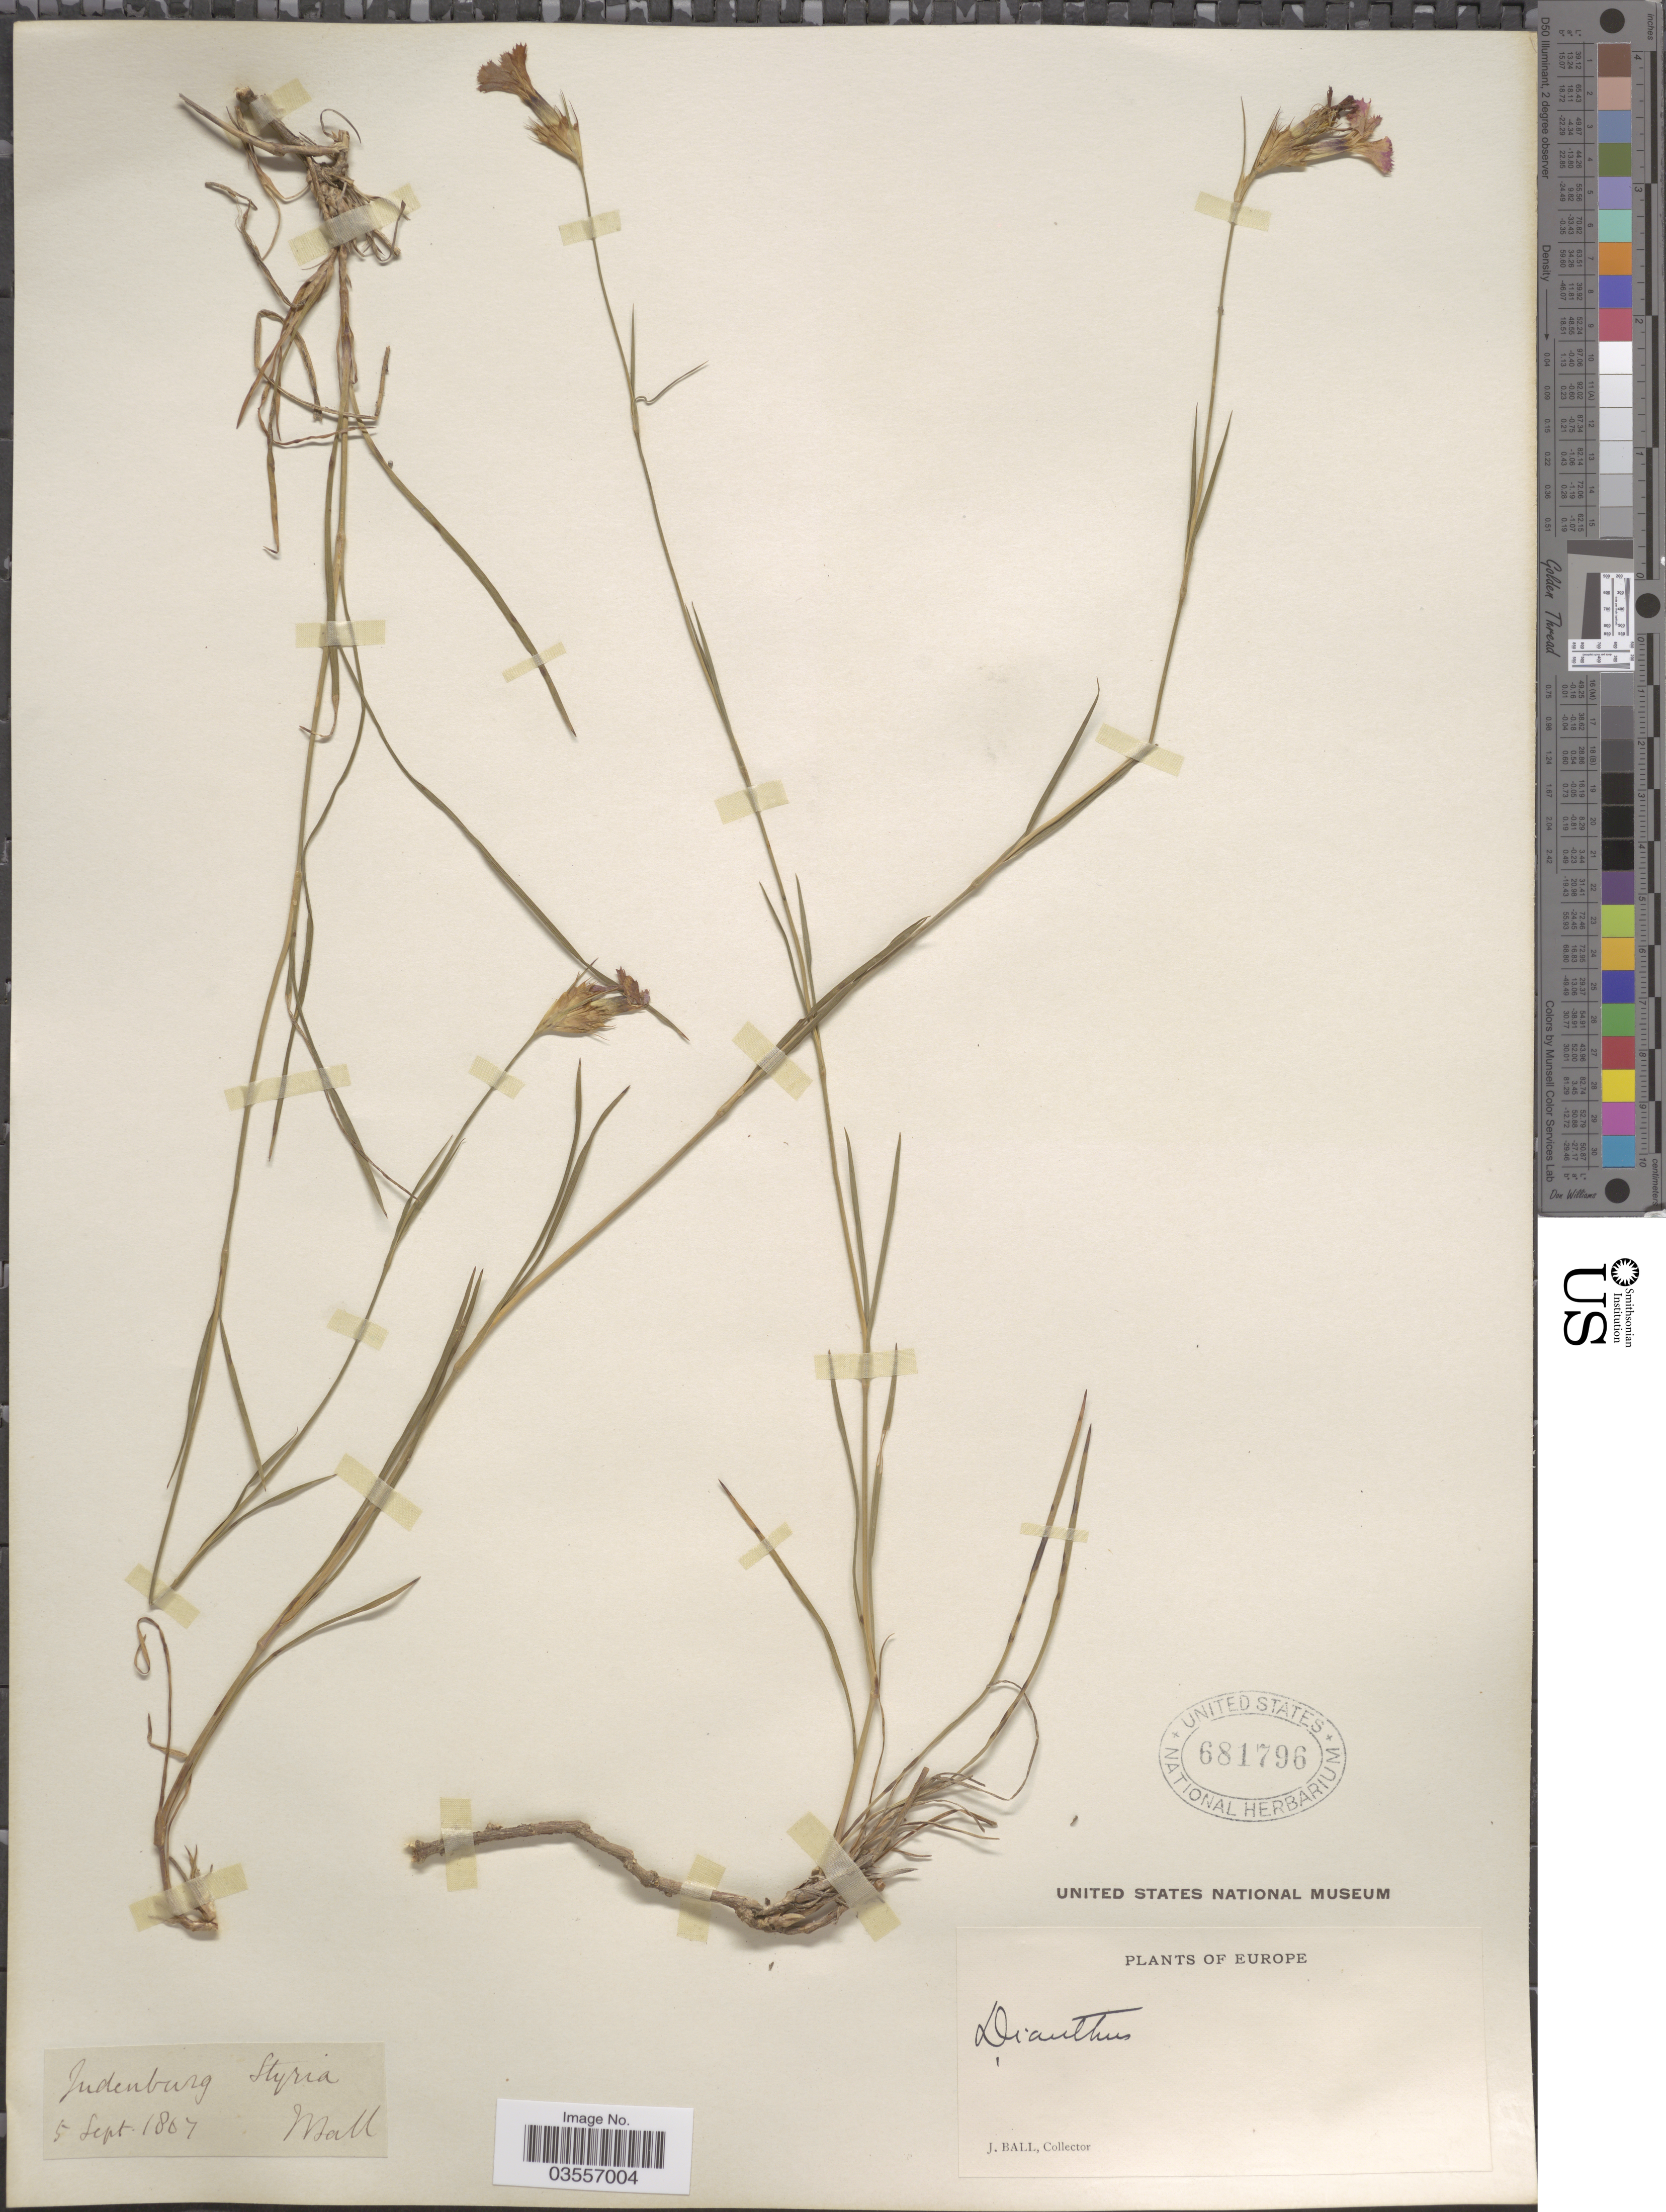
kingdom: Plantae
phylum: Tracheophyta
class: Magnoliopsida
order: Caryophyllales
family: Caryophyllaceae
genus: Dianthus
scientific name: Dianthus sp.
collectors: J. Ball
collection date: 1867-09-05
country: Austria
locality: Judenburg. Styria.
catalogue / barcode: US 681796